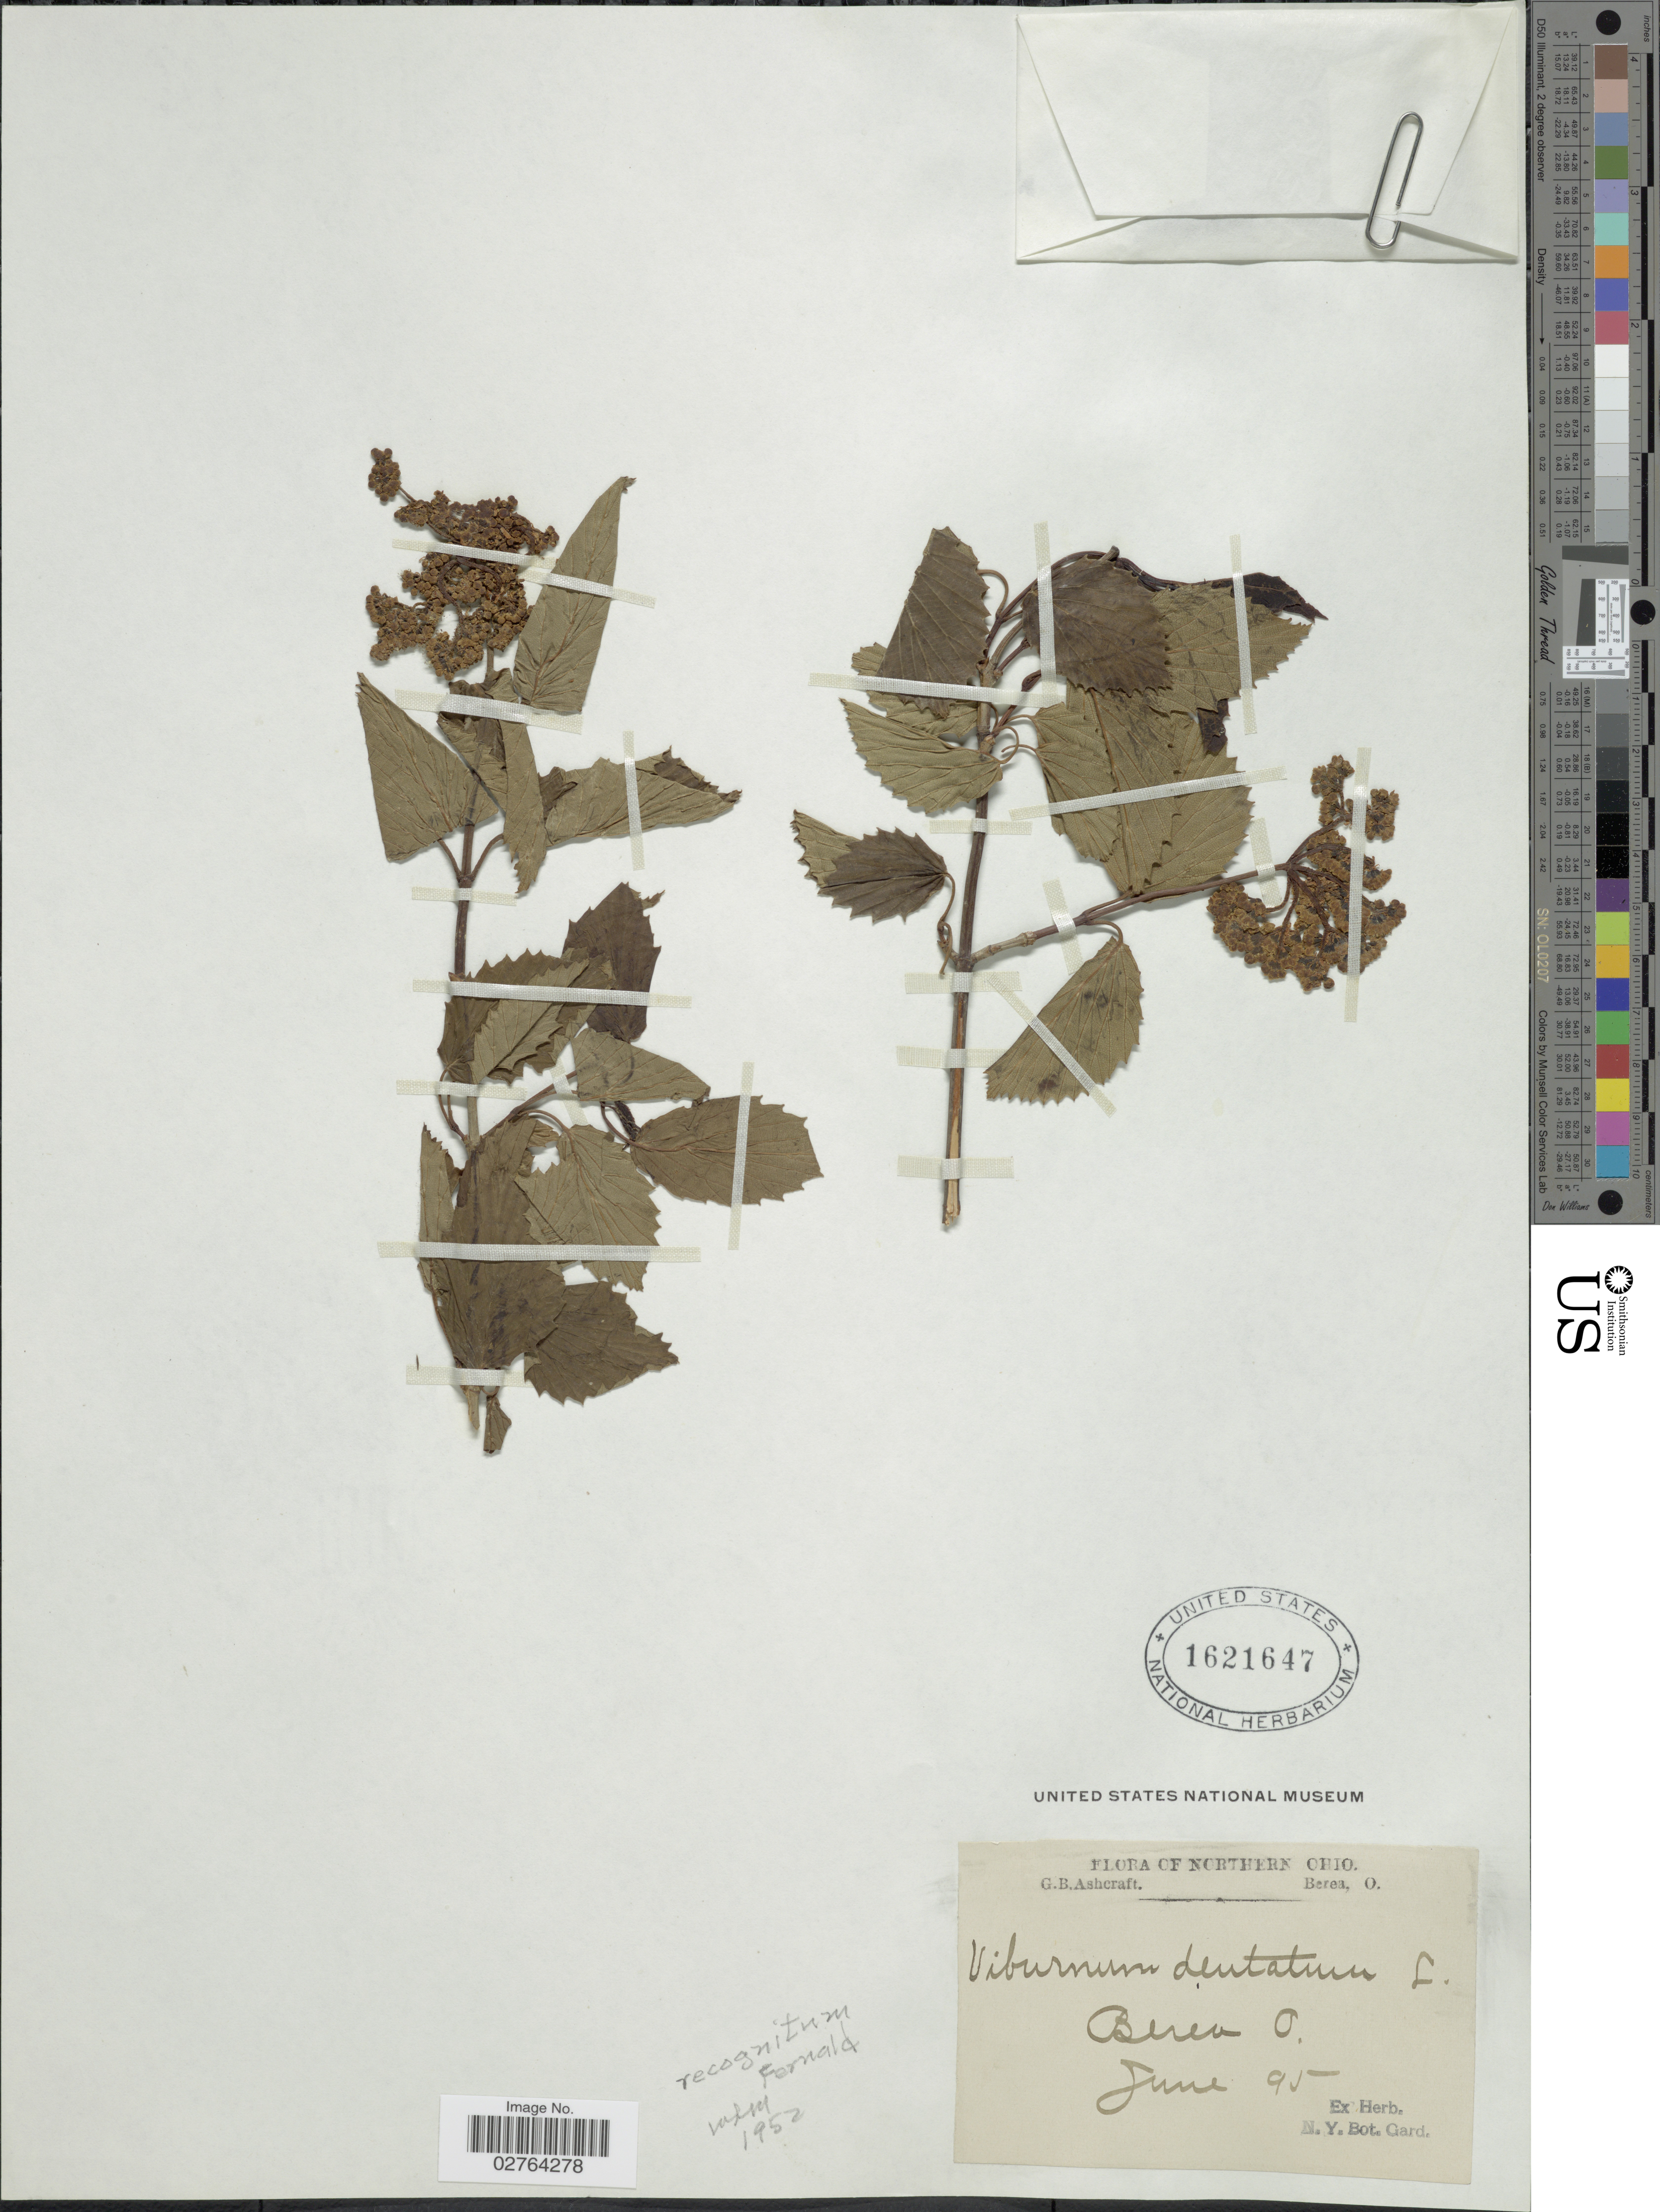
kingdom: Plantae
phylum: Tracheophyta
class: Magnoliopsida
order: Dipsacales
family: Viburnaceae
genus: Viburnum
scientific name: Viburnum recognitum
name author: Fernald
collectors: G. Ashcraft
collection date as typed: Transcribed d/m/y: /6/95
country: United States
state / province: Ohio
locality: Northern Ohio. Berea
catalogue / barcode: US 1621647